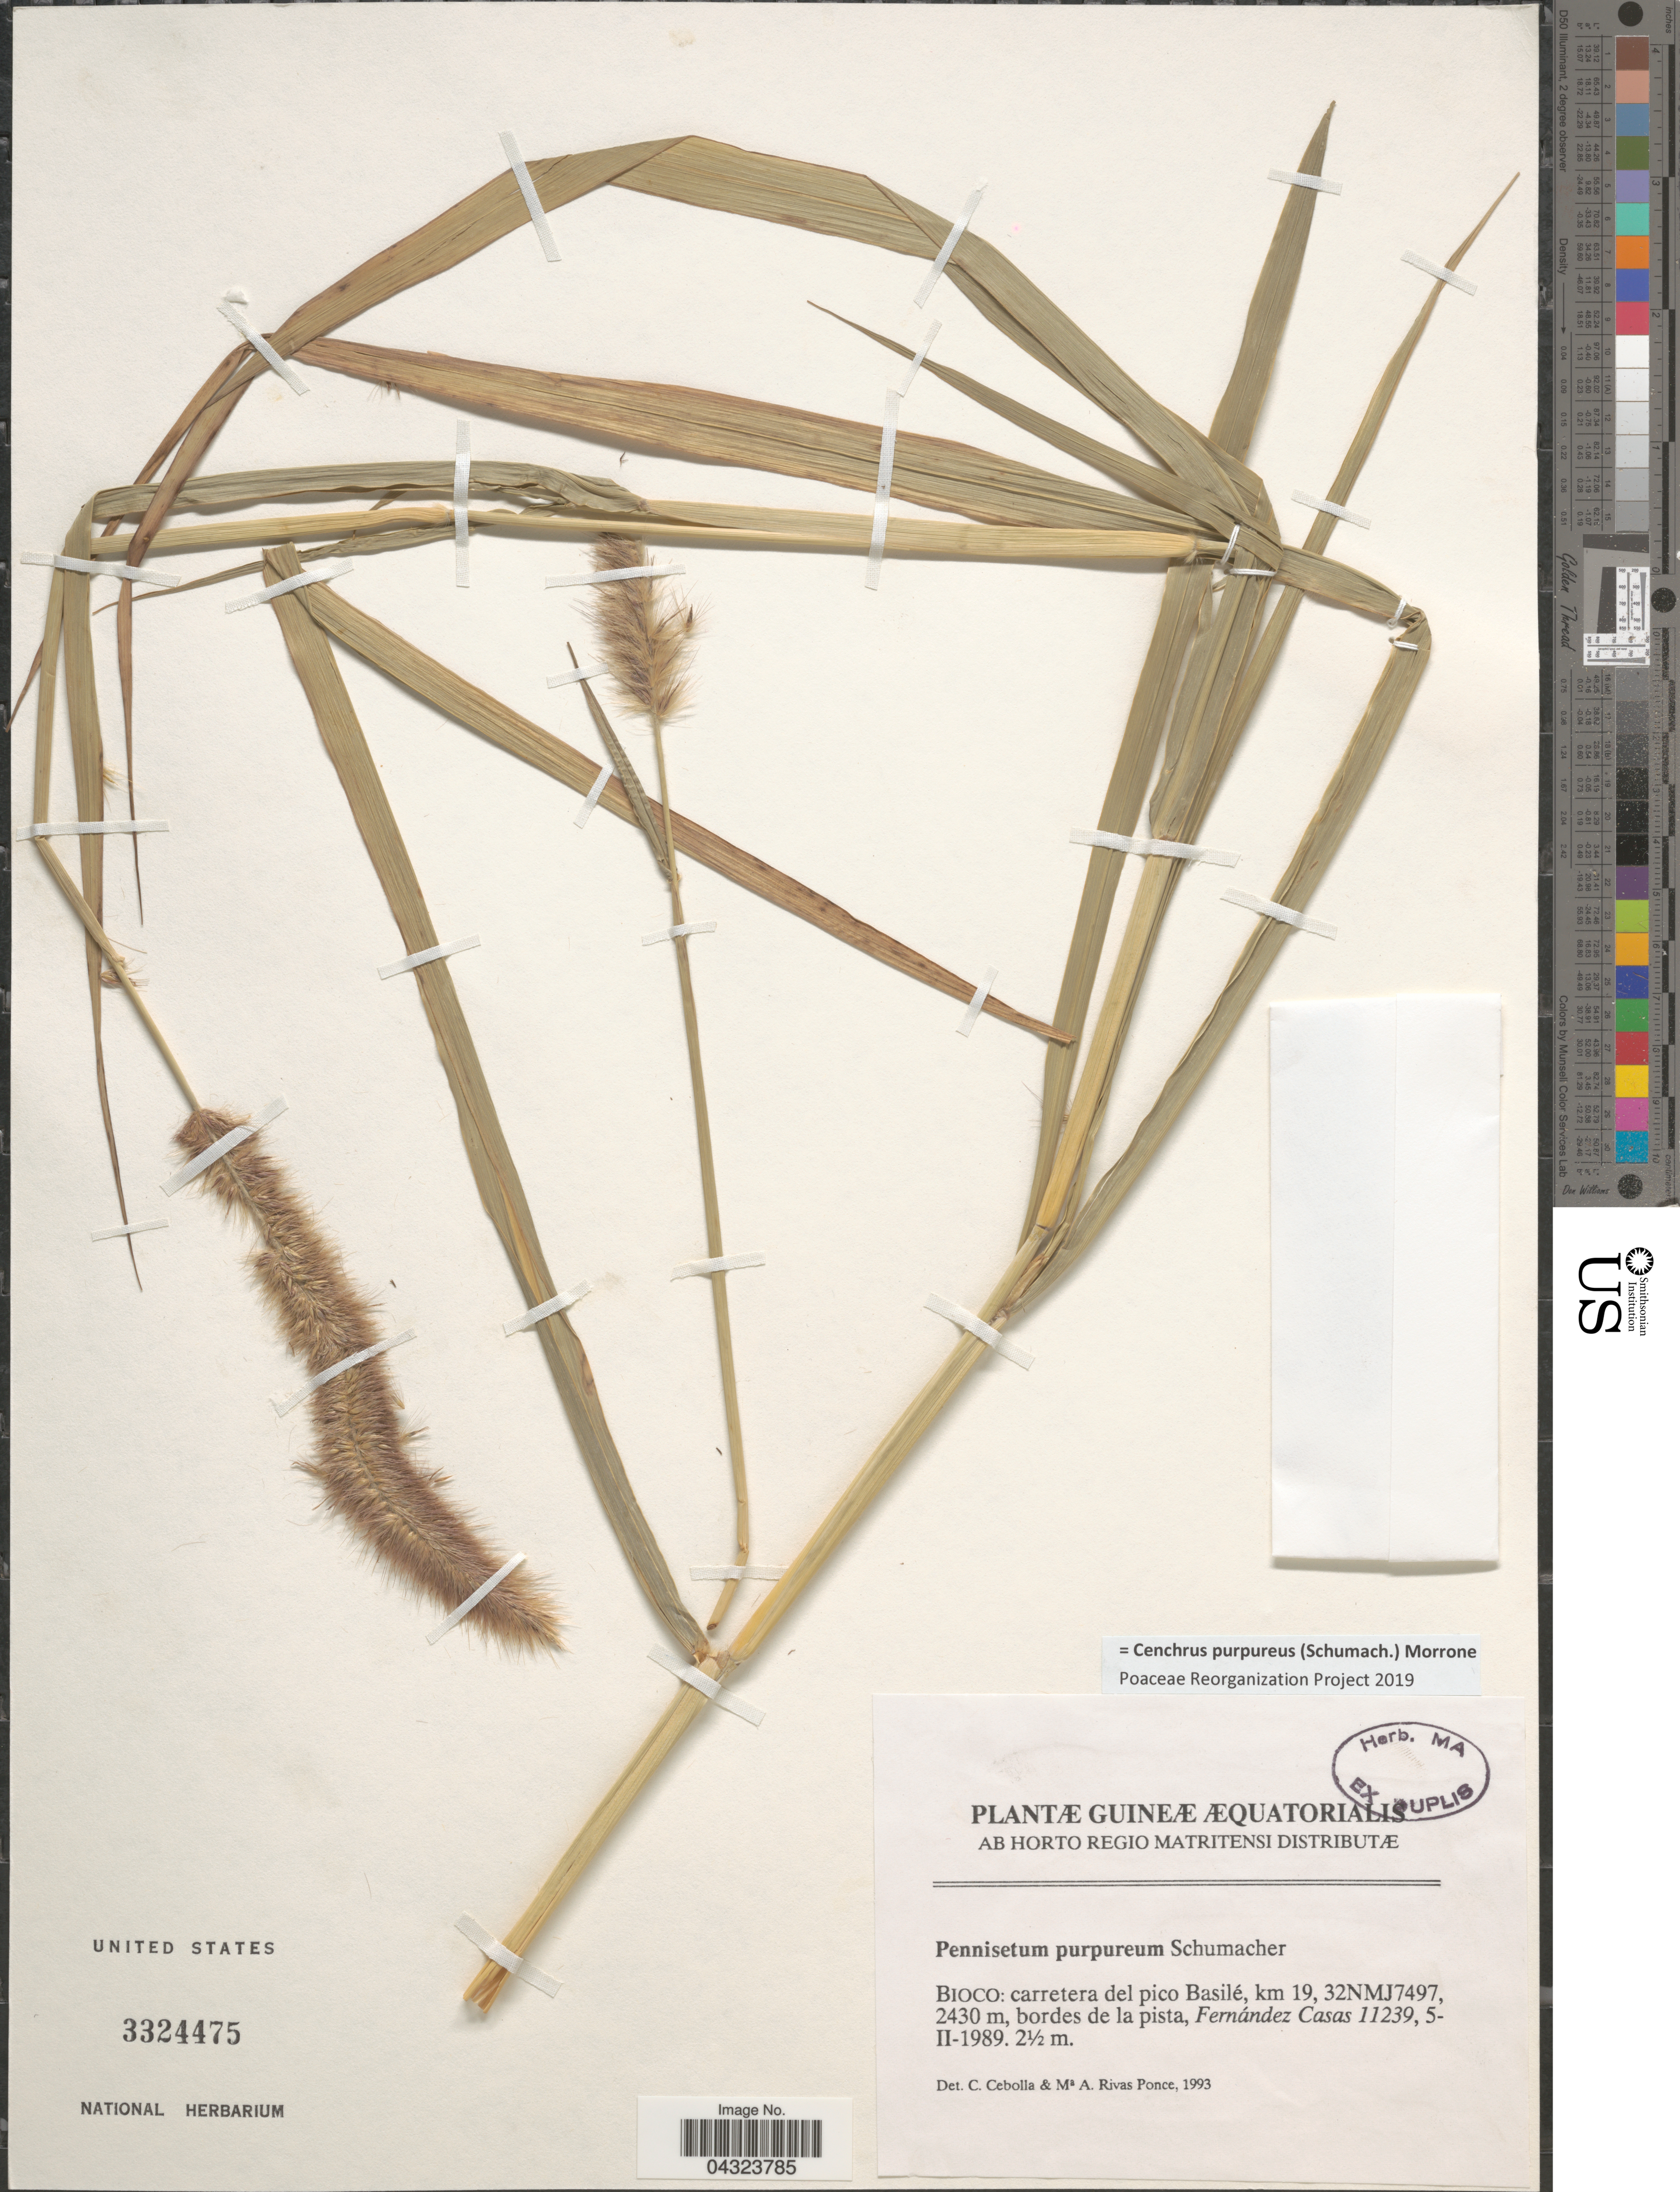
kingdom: Plantae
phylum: Tracheophyta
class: Liliopsida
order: Poales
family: Poaceae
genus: Cenchrus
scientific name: Cenchrus purpureus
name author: (Schumach.) Morrone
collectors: F. Casas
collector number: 11239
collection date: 1989-02-05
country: Equatorial Guinea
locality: Guineæ Æquatorialis. Bioco: carretera del pico Basilé, km 19, 32NMJ7497.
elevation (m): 2430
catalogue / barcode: US 3324475